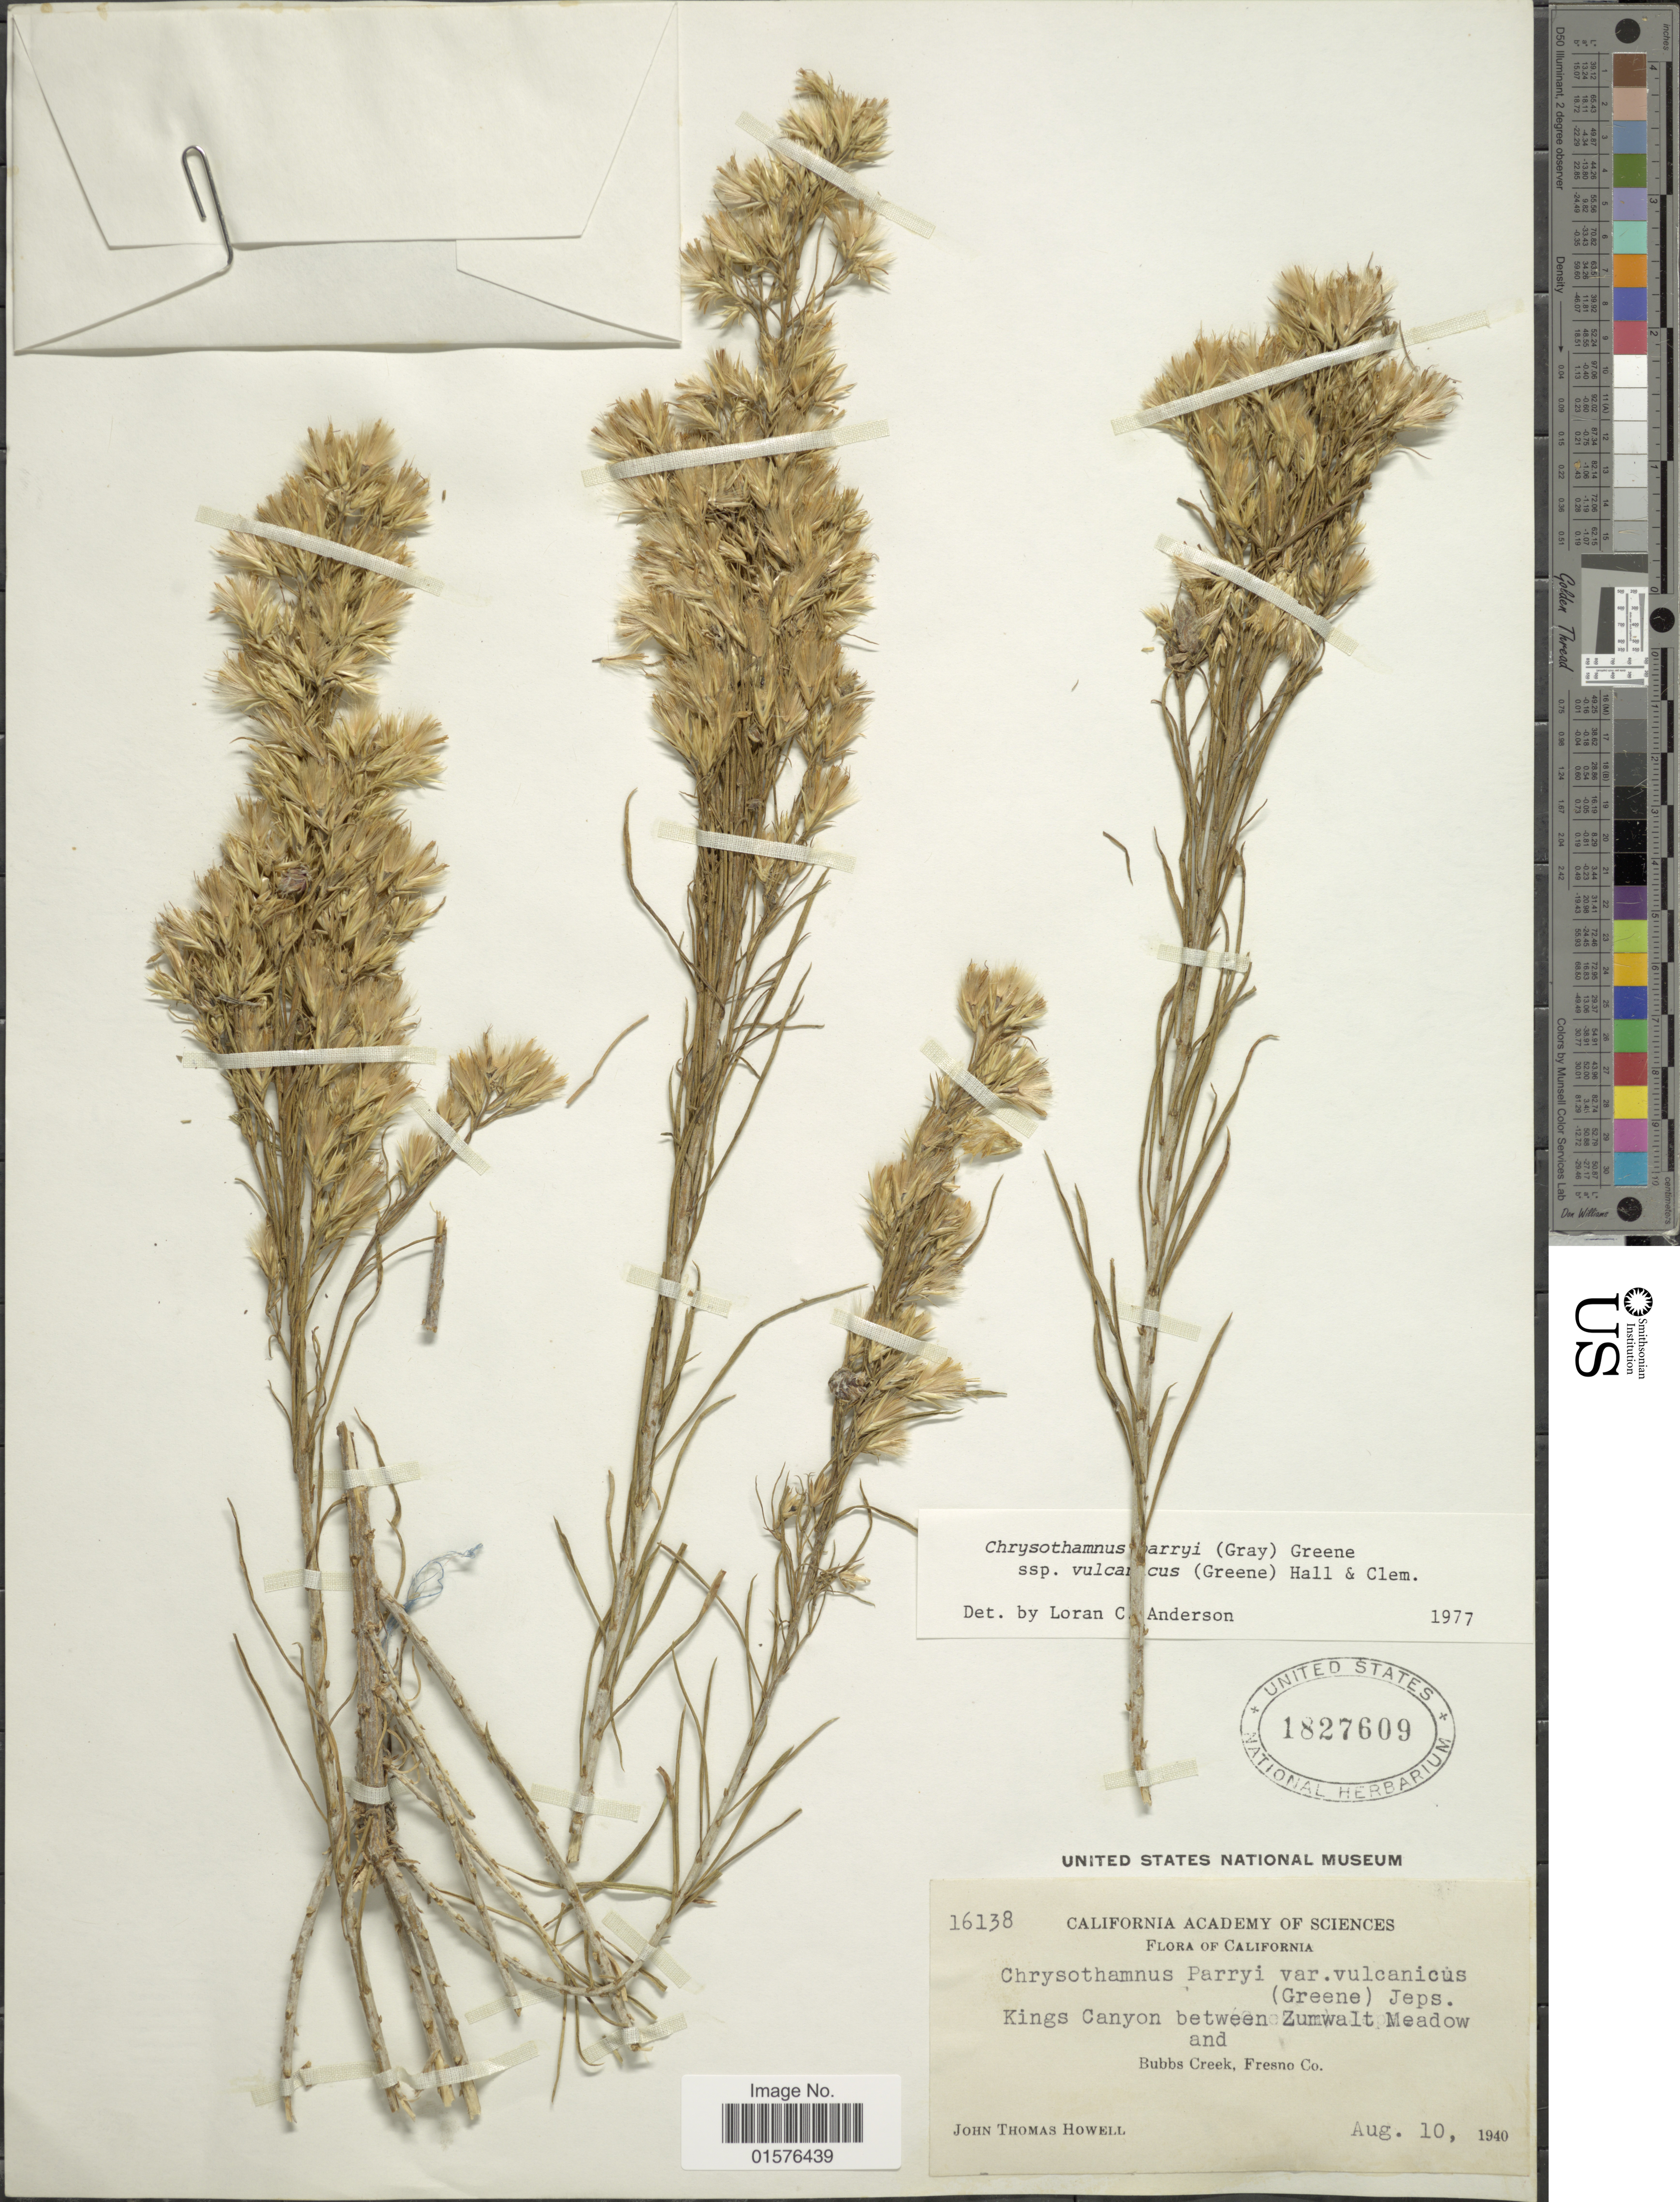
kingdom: Plantae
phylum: Tracheophyta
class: Magnoliopsida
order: Asterales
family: Asteraceae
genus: Ericameria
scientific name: Ericameria parryi var. vulcanica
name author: (S.W. Greene) G.L. Nesom & G.I. Baird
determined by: Urbatsch, Lowell E., Curator (LSU), Louisiana State University (UNITED STATES)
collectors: J. T. Howell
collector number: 16138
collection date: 1940-08-10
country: United States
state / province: California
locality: Kings Canyon between Zumwalt Meadow and Bubbs Creek, Frenso Co.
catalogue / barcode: US 1827609